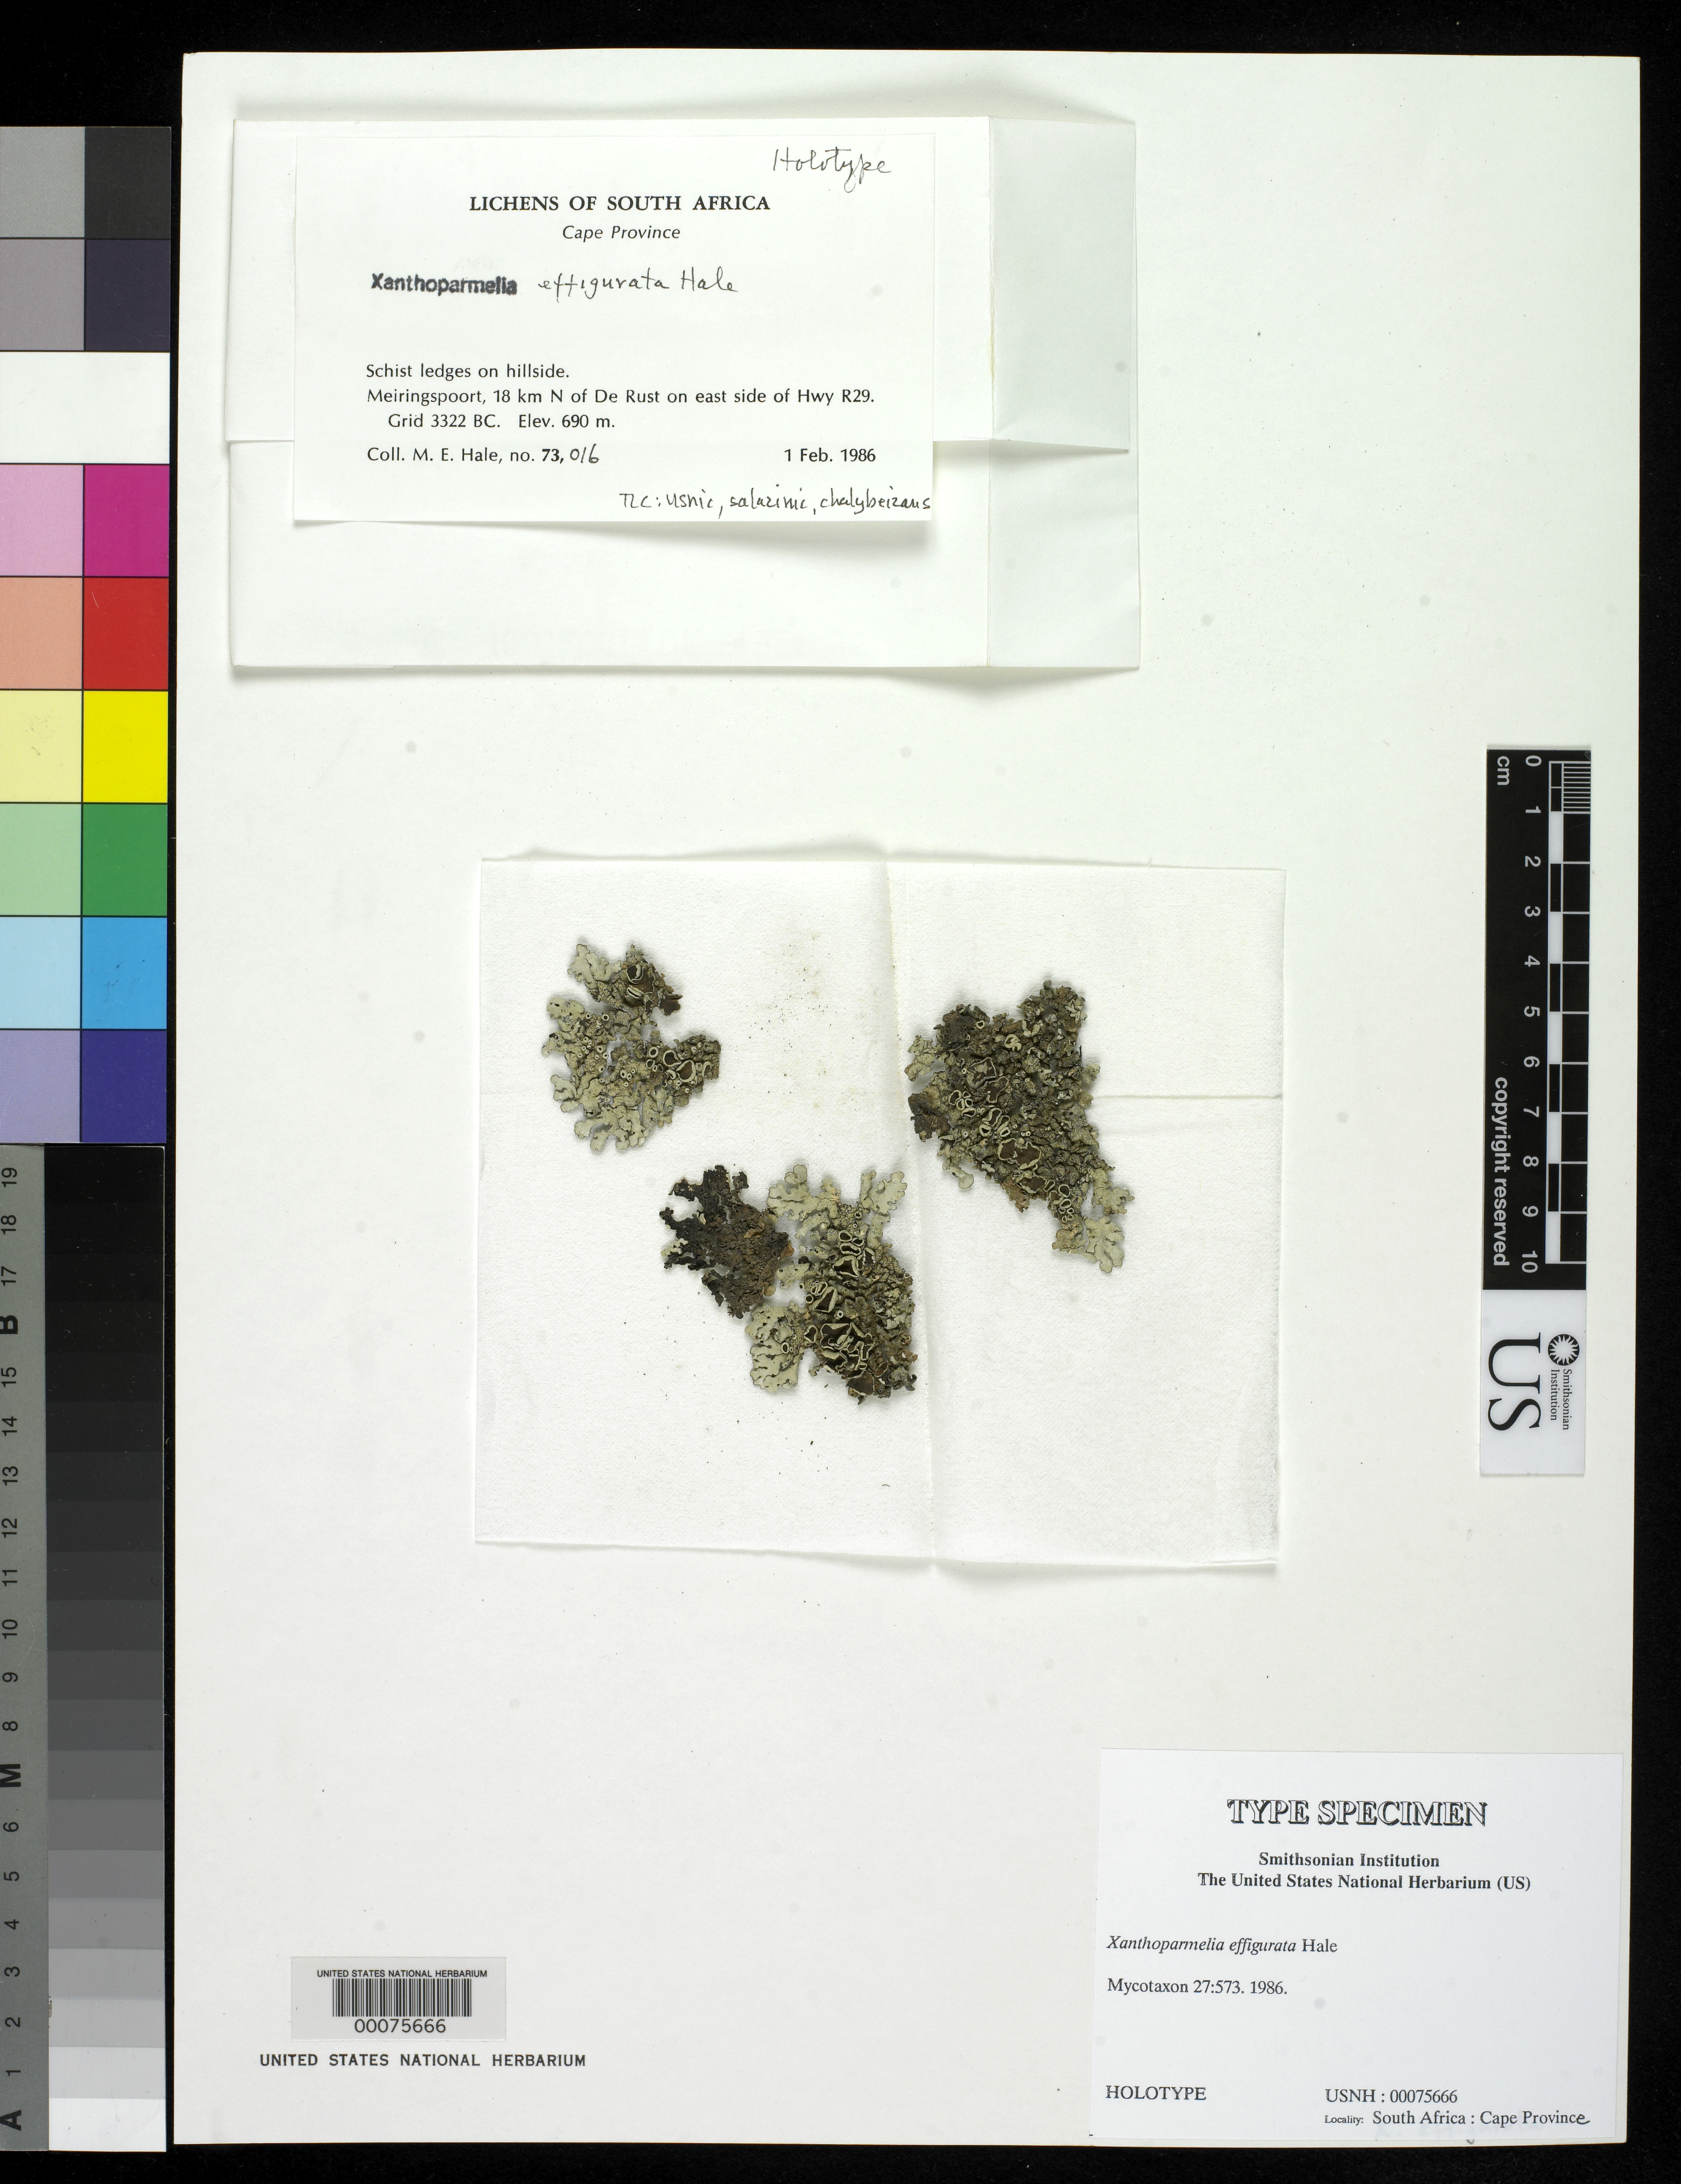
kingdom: Fungi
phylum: Ascomycota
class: Lecanoromycetes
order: Lecanorales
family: Parmeliaceae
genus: Xanthoparmelia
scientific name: Xanthoparmelia effigurata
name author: Hale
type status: Holotype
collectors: M. Hale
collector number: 73016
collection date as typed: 01 Feb 1986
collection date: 1986-02-01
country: South Africa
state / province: Western Cape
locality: Grid 3322 BC, Meiringspoort, 18 km N of De Rust on E side of Hwy R29, schist ledges on hillside.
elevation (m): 690